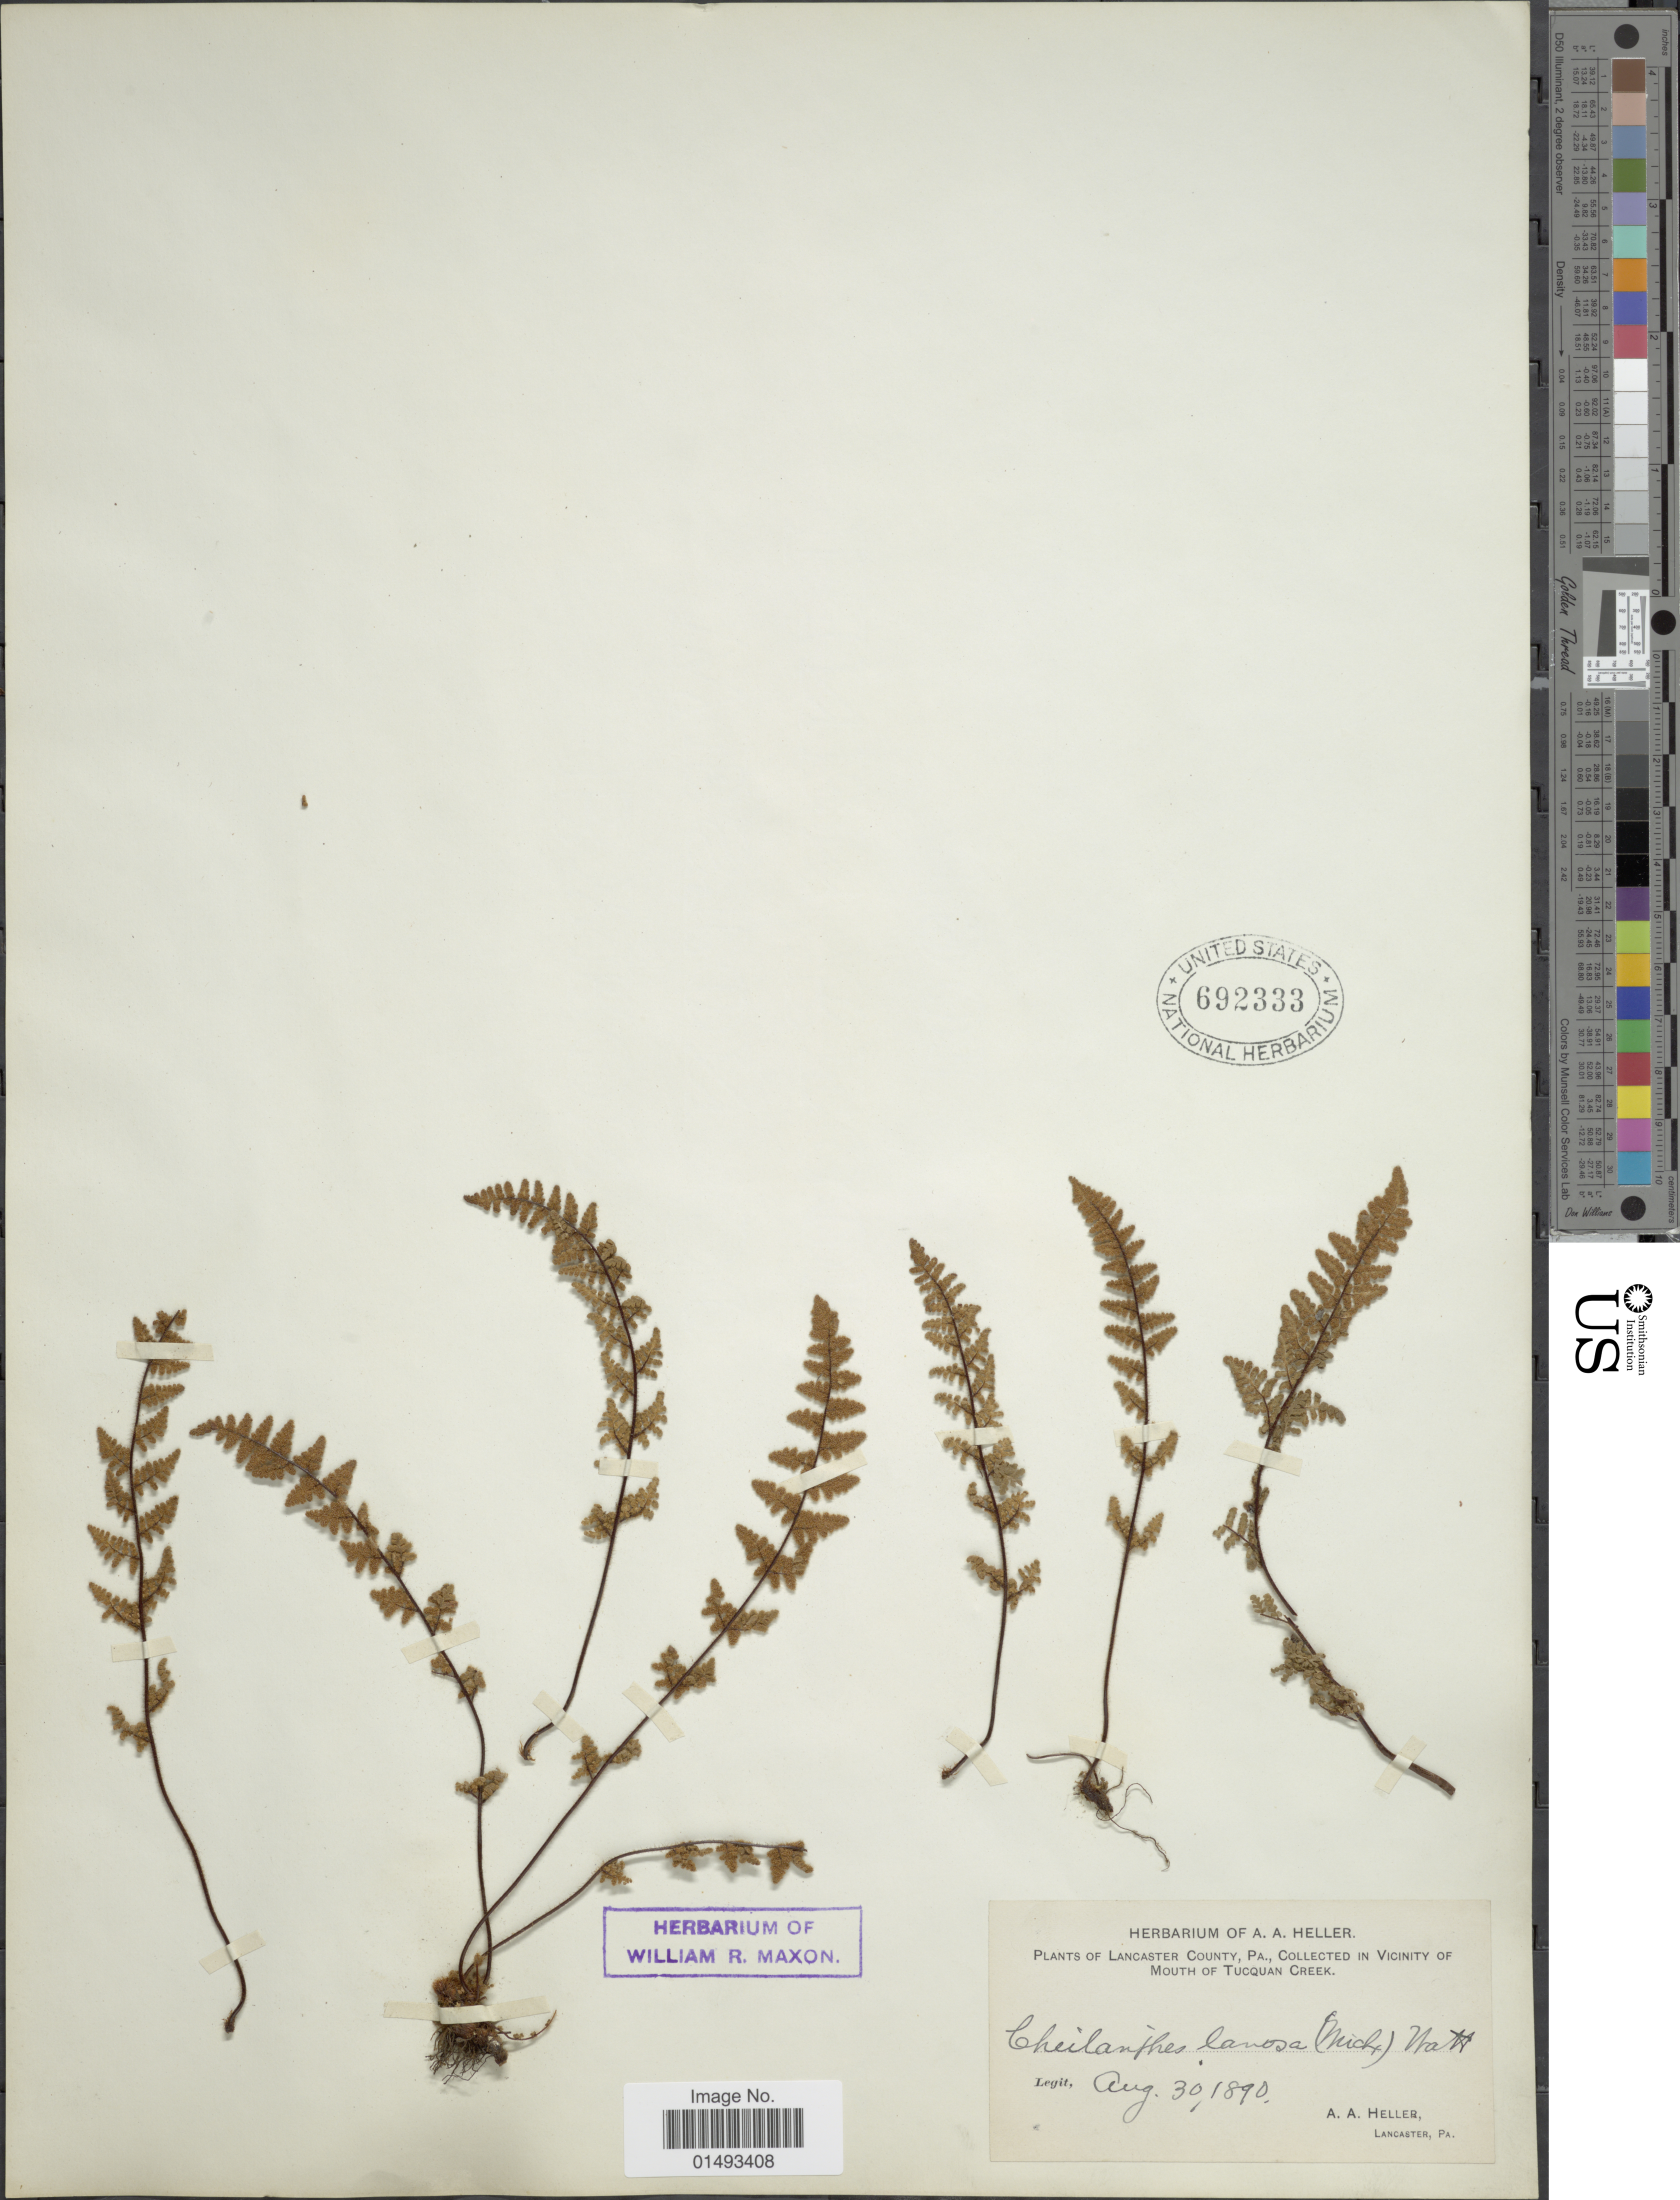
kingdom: Plantae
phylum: Tracheophyta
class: Polypodiopsida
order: Polypodiales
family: Pteridaceae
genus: Myriopteris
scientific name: Myriopteris lanosa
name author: (Michx.) Grusz & Windham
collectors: A. A. Heller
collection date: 1890-08-30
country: United States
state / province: Pennsylvania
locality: Plants of Lancaster County, Collected in vicinity of Mouth of Tucquan Creek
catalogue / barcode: US 692333